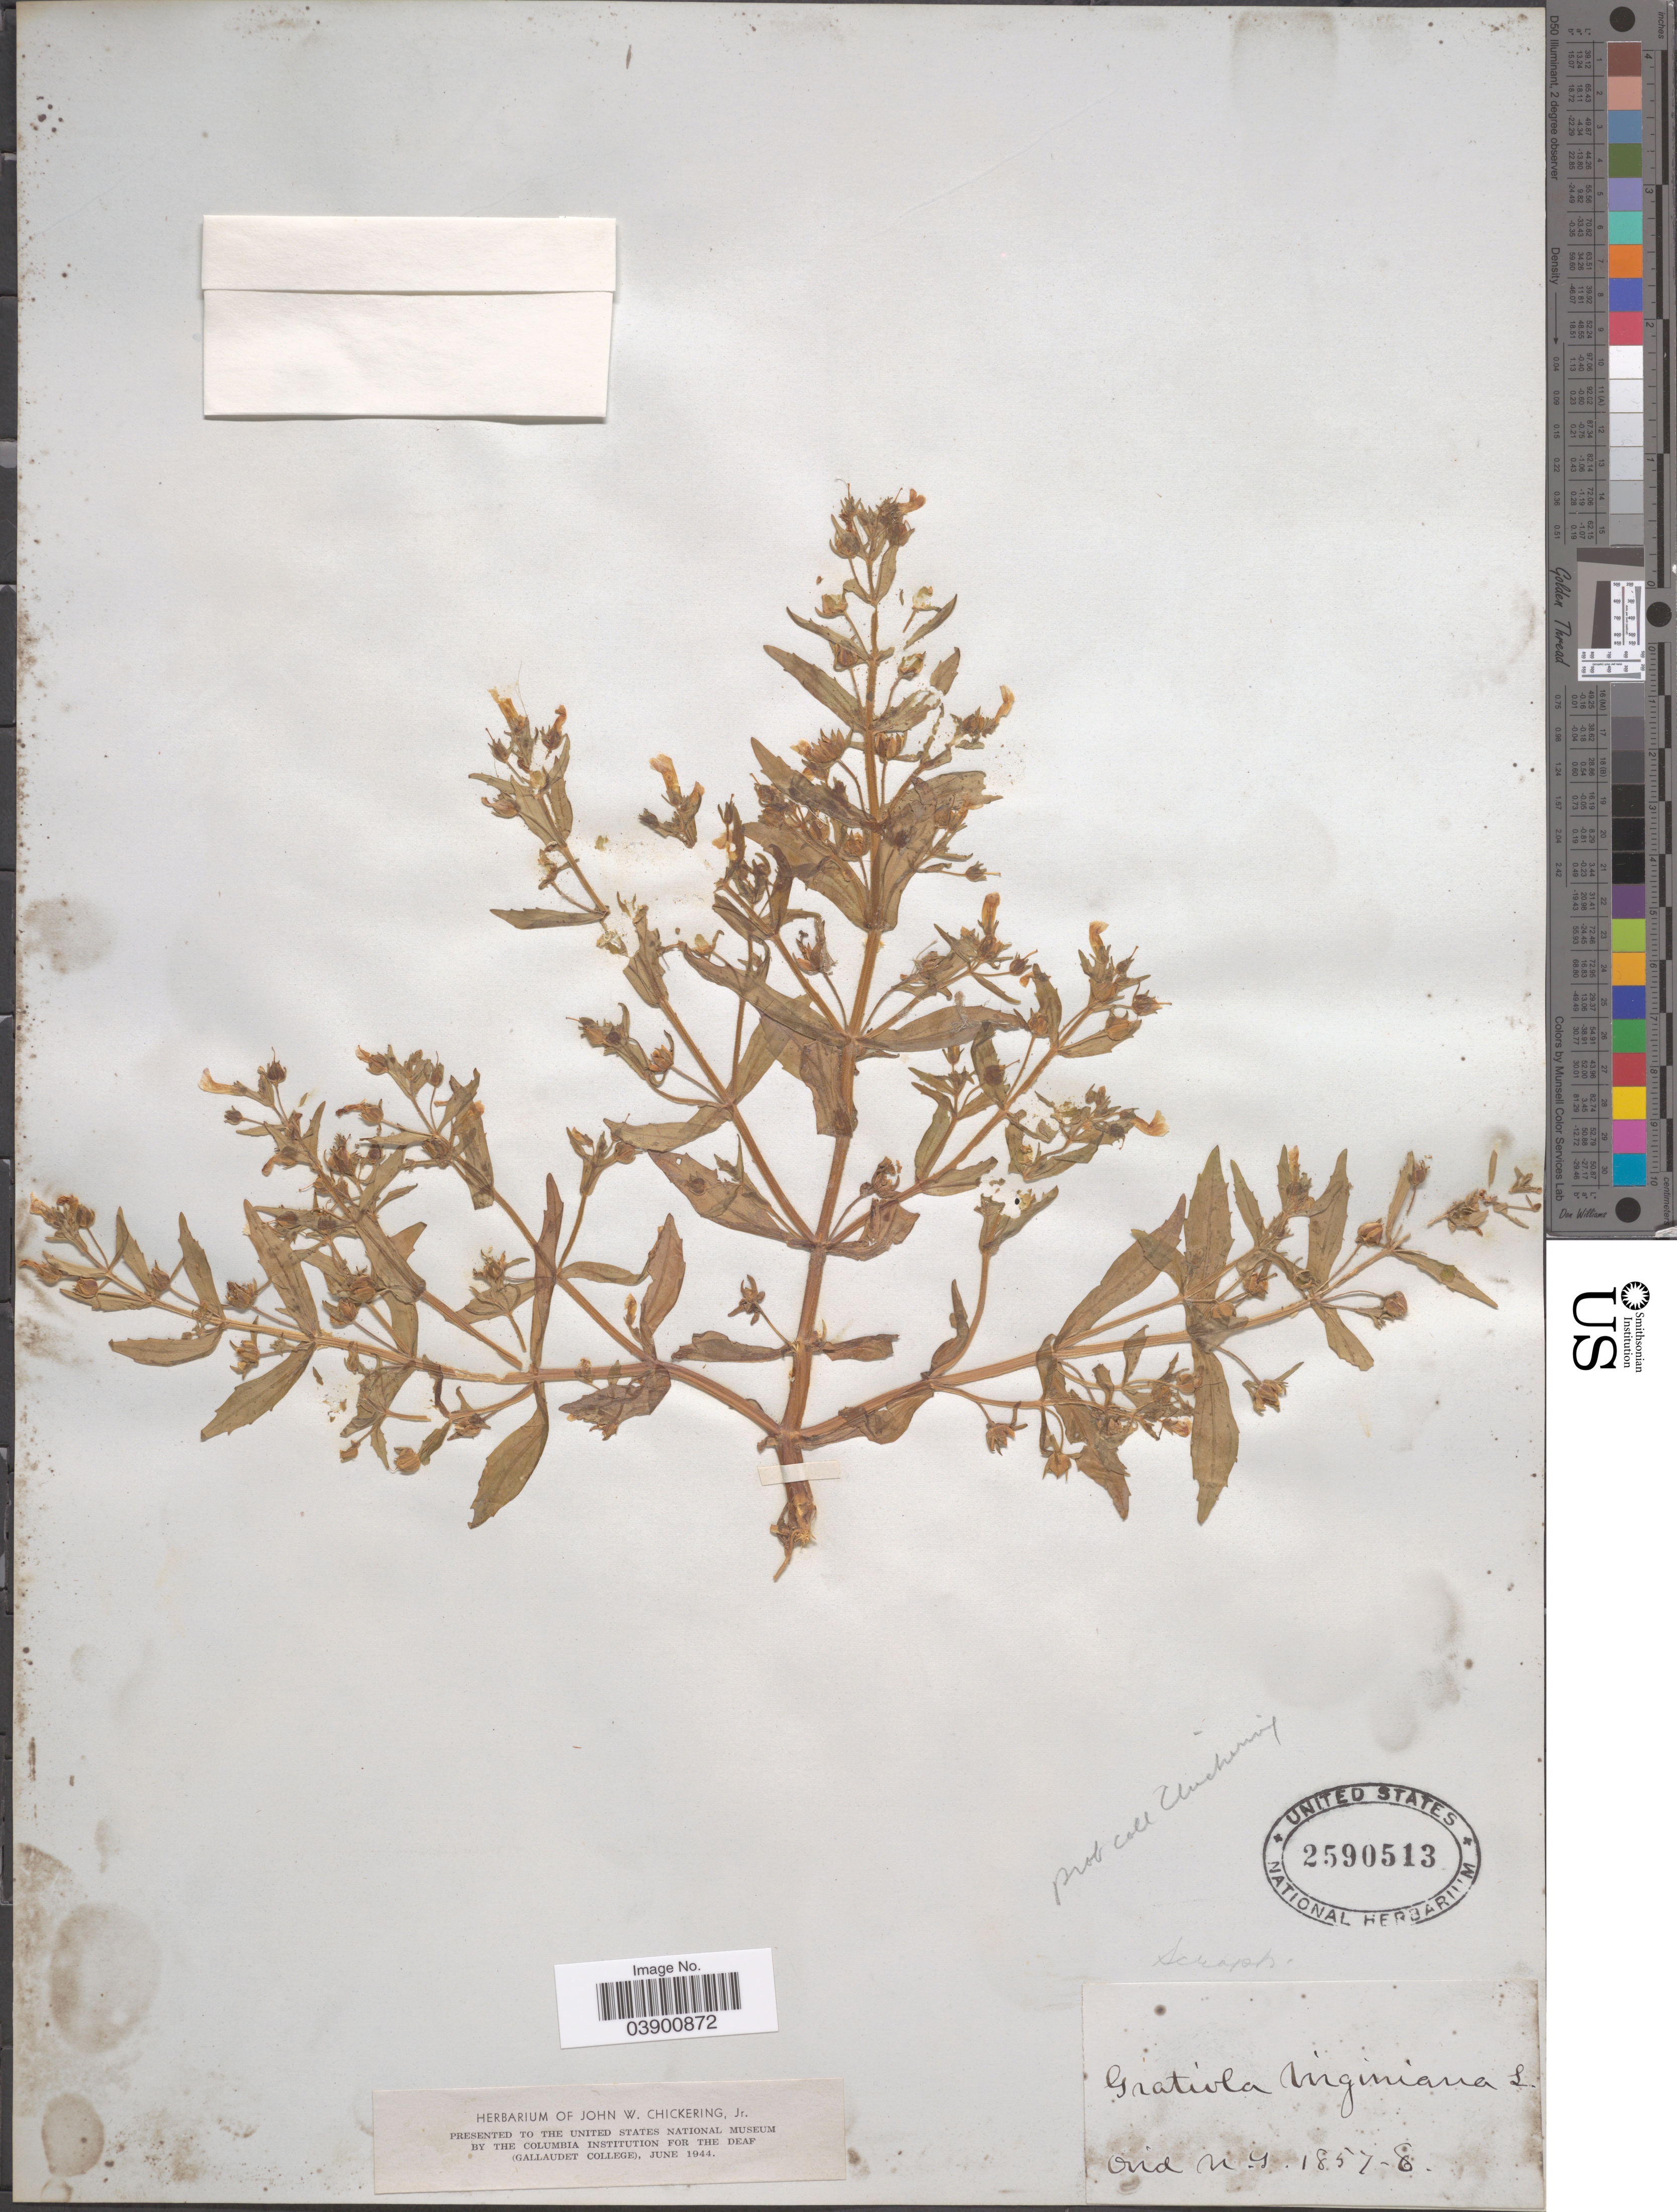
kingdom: Plantae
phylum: Tracheophyta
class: Magnoliopsida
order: Lamiales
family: Plantaginaceae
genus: Gratiola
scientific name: Gratiola virginiana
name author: L.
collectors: J. Chickering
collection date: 1857/1858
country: United States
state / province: New York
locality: Ovid.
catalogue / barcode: US 2590513